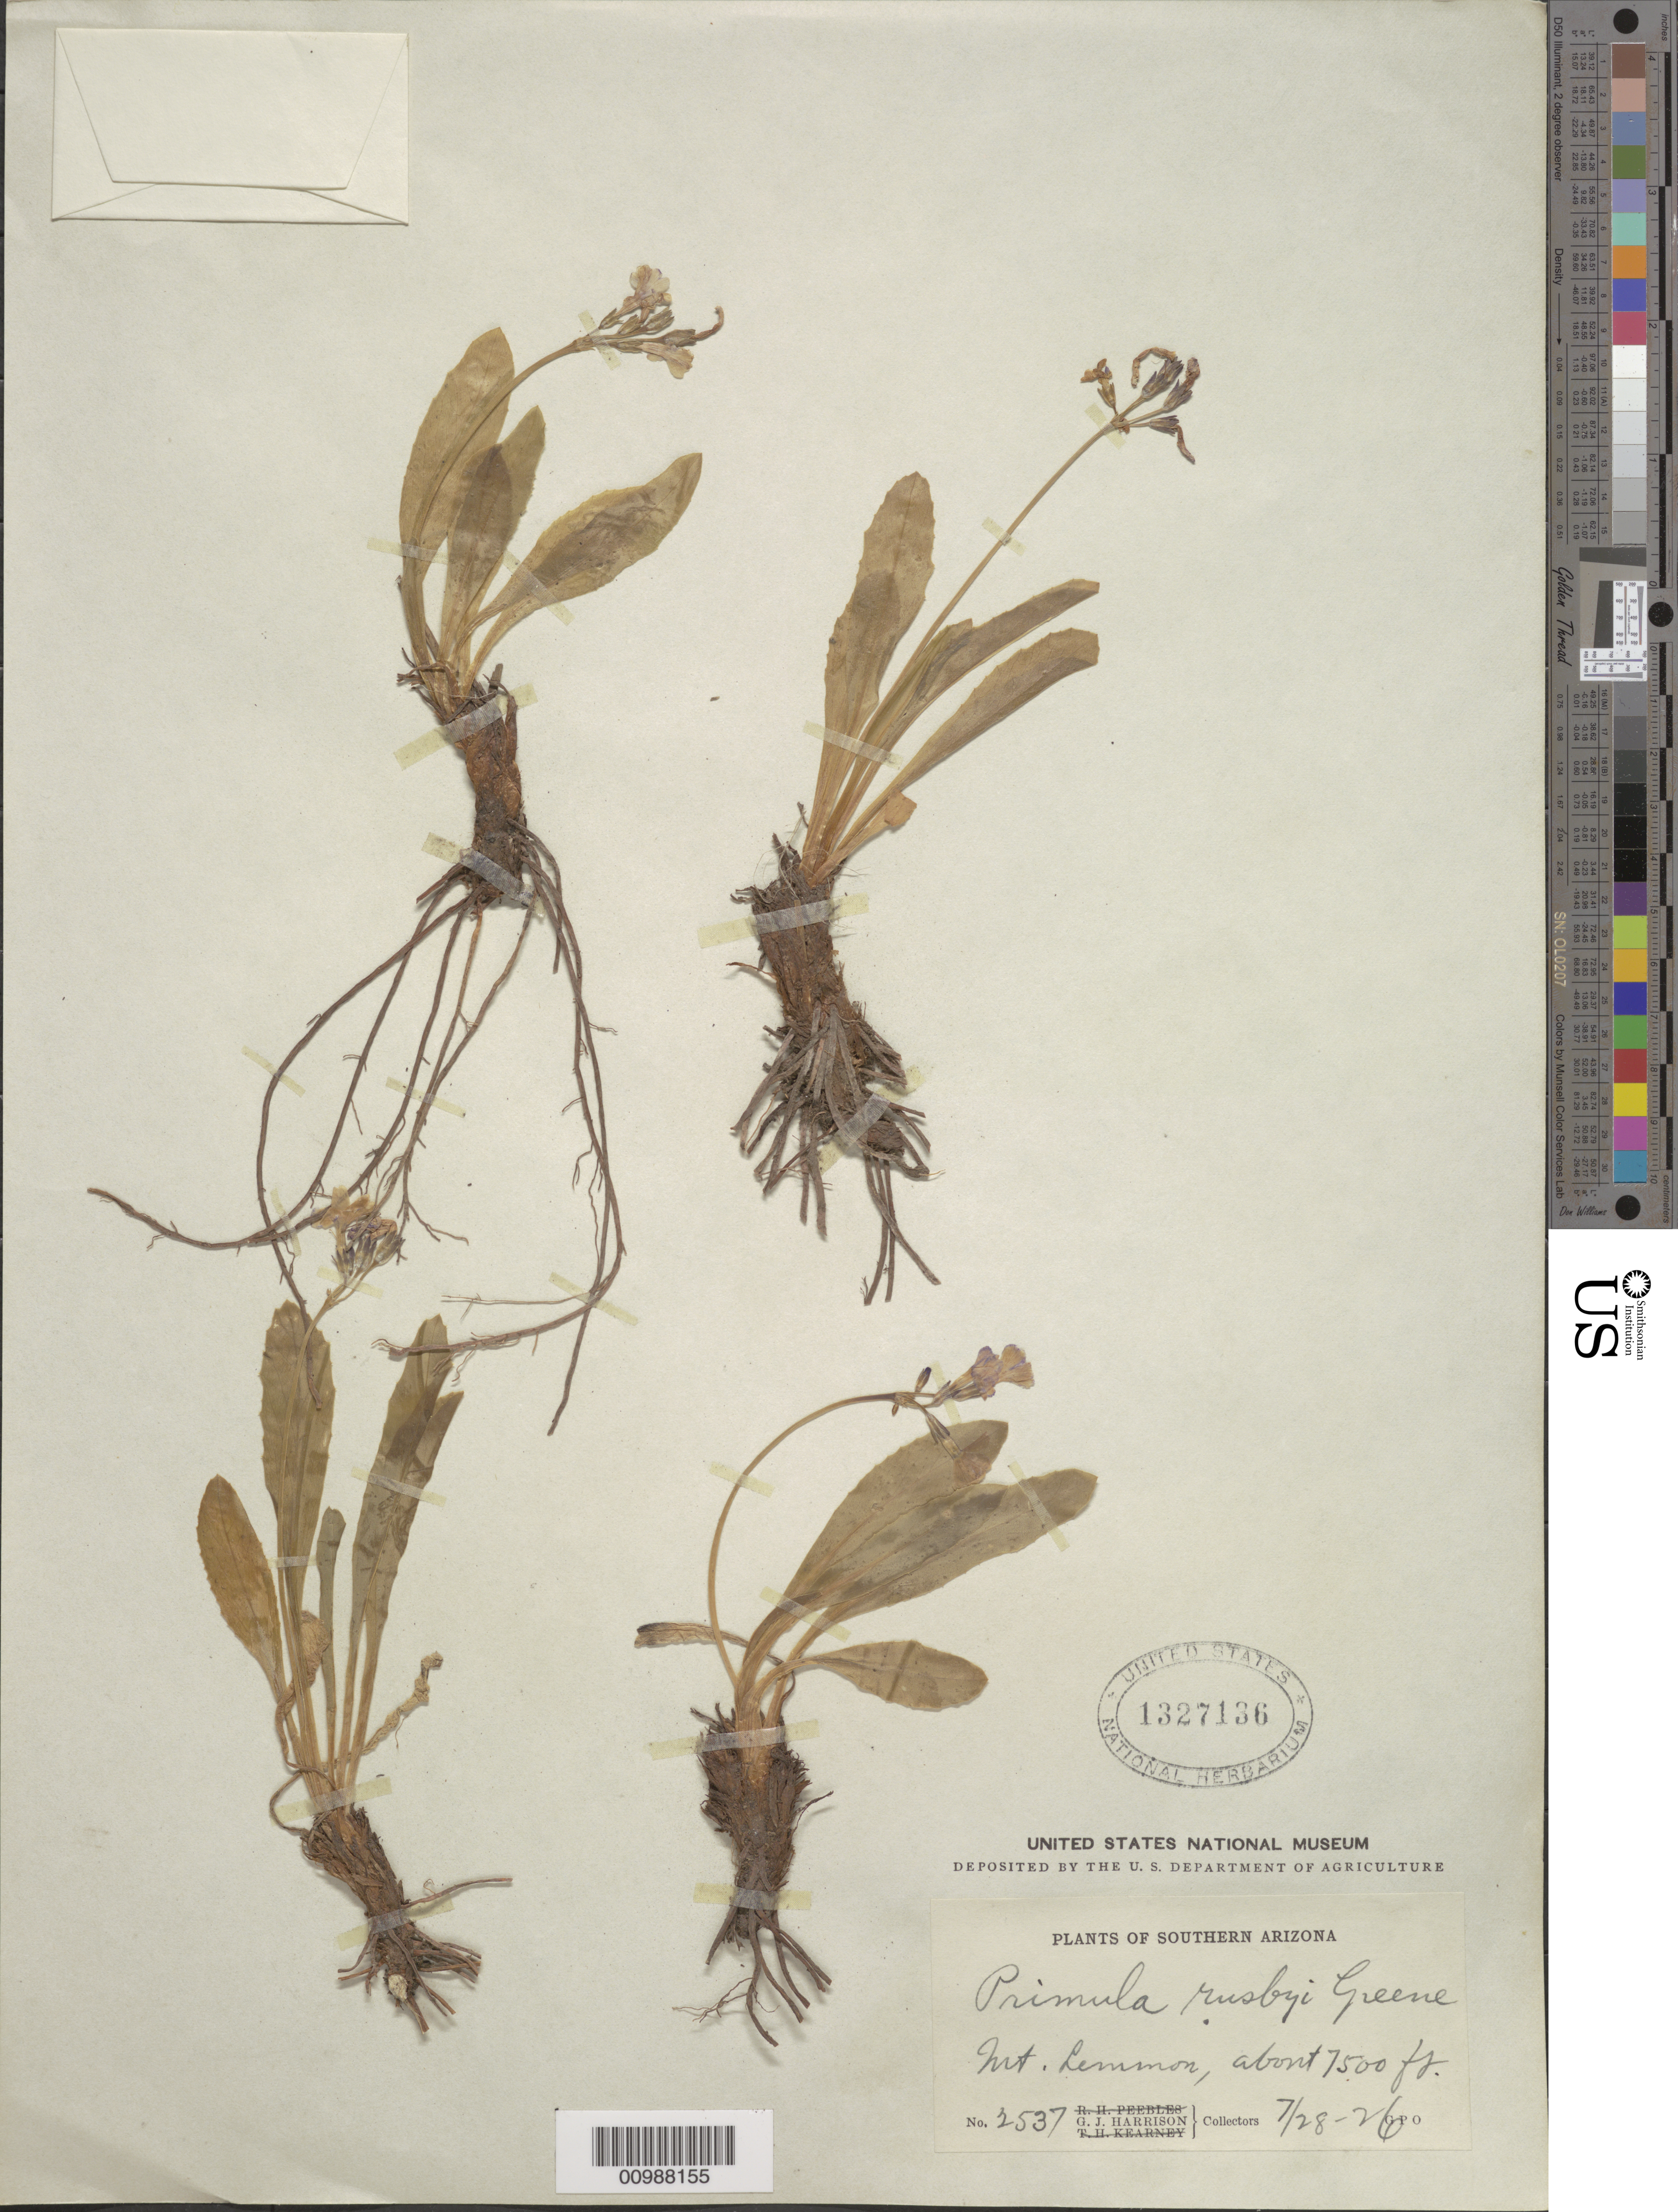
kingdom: Plantae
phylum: Tracheophyta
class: Magnoliopsida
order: Ericales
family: Primulaceae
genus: Primula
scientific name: Primula rusbyi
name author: Greene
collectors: G. J. Harrison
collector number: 2537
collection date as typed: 28 Jul 1926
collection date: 1926-07-28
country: United States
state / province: Arizona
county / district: Pima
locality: Mount Lemmon.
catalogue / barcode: US 1327136